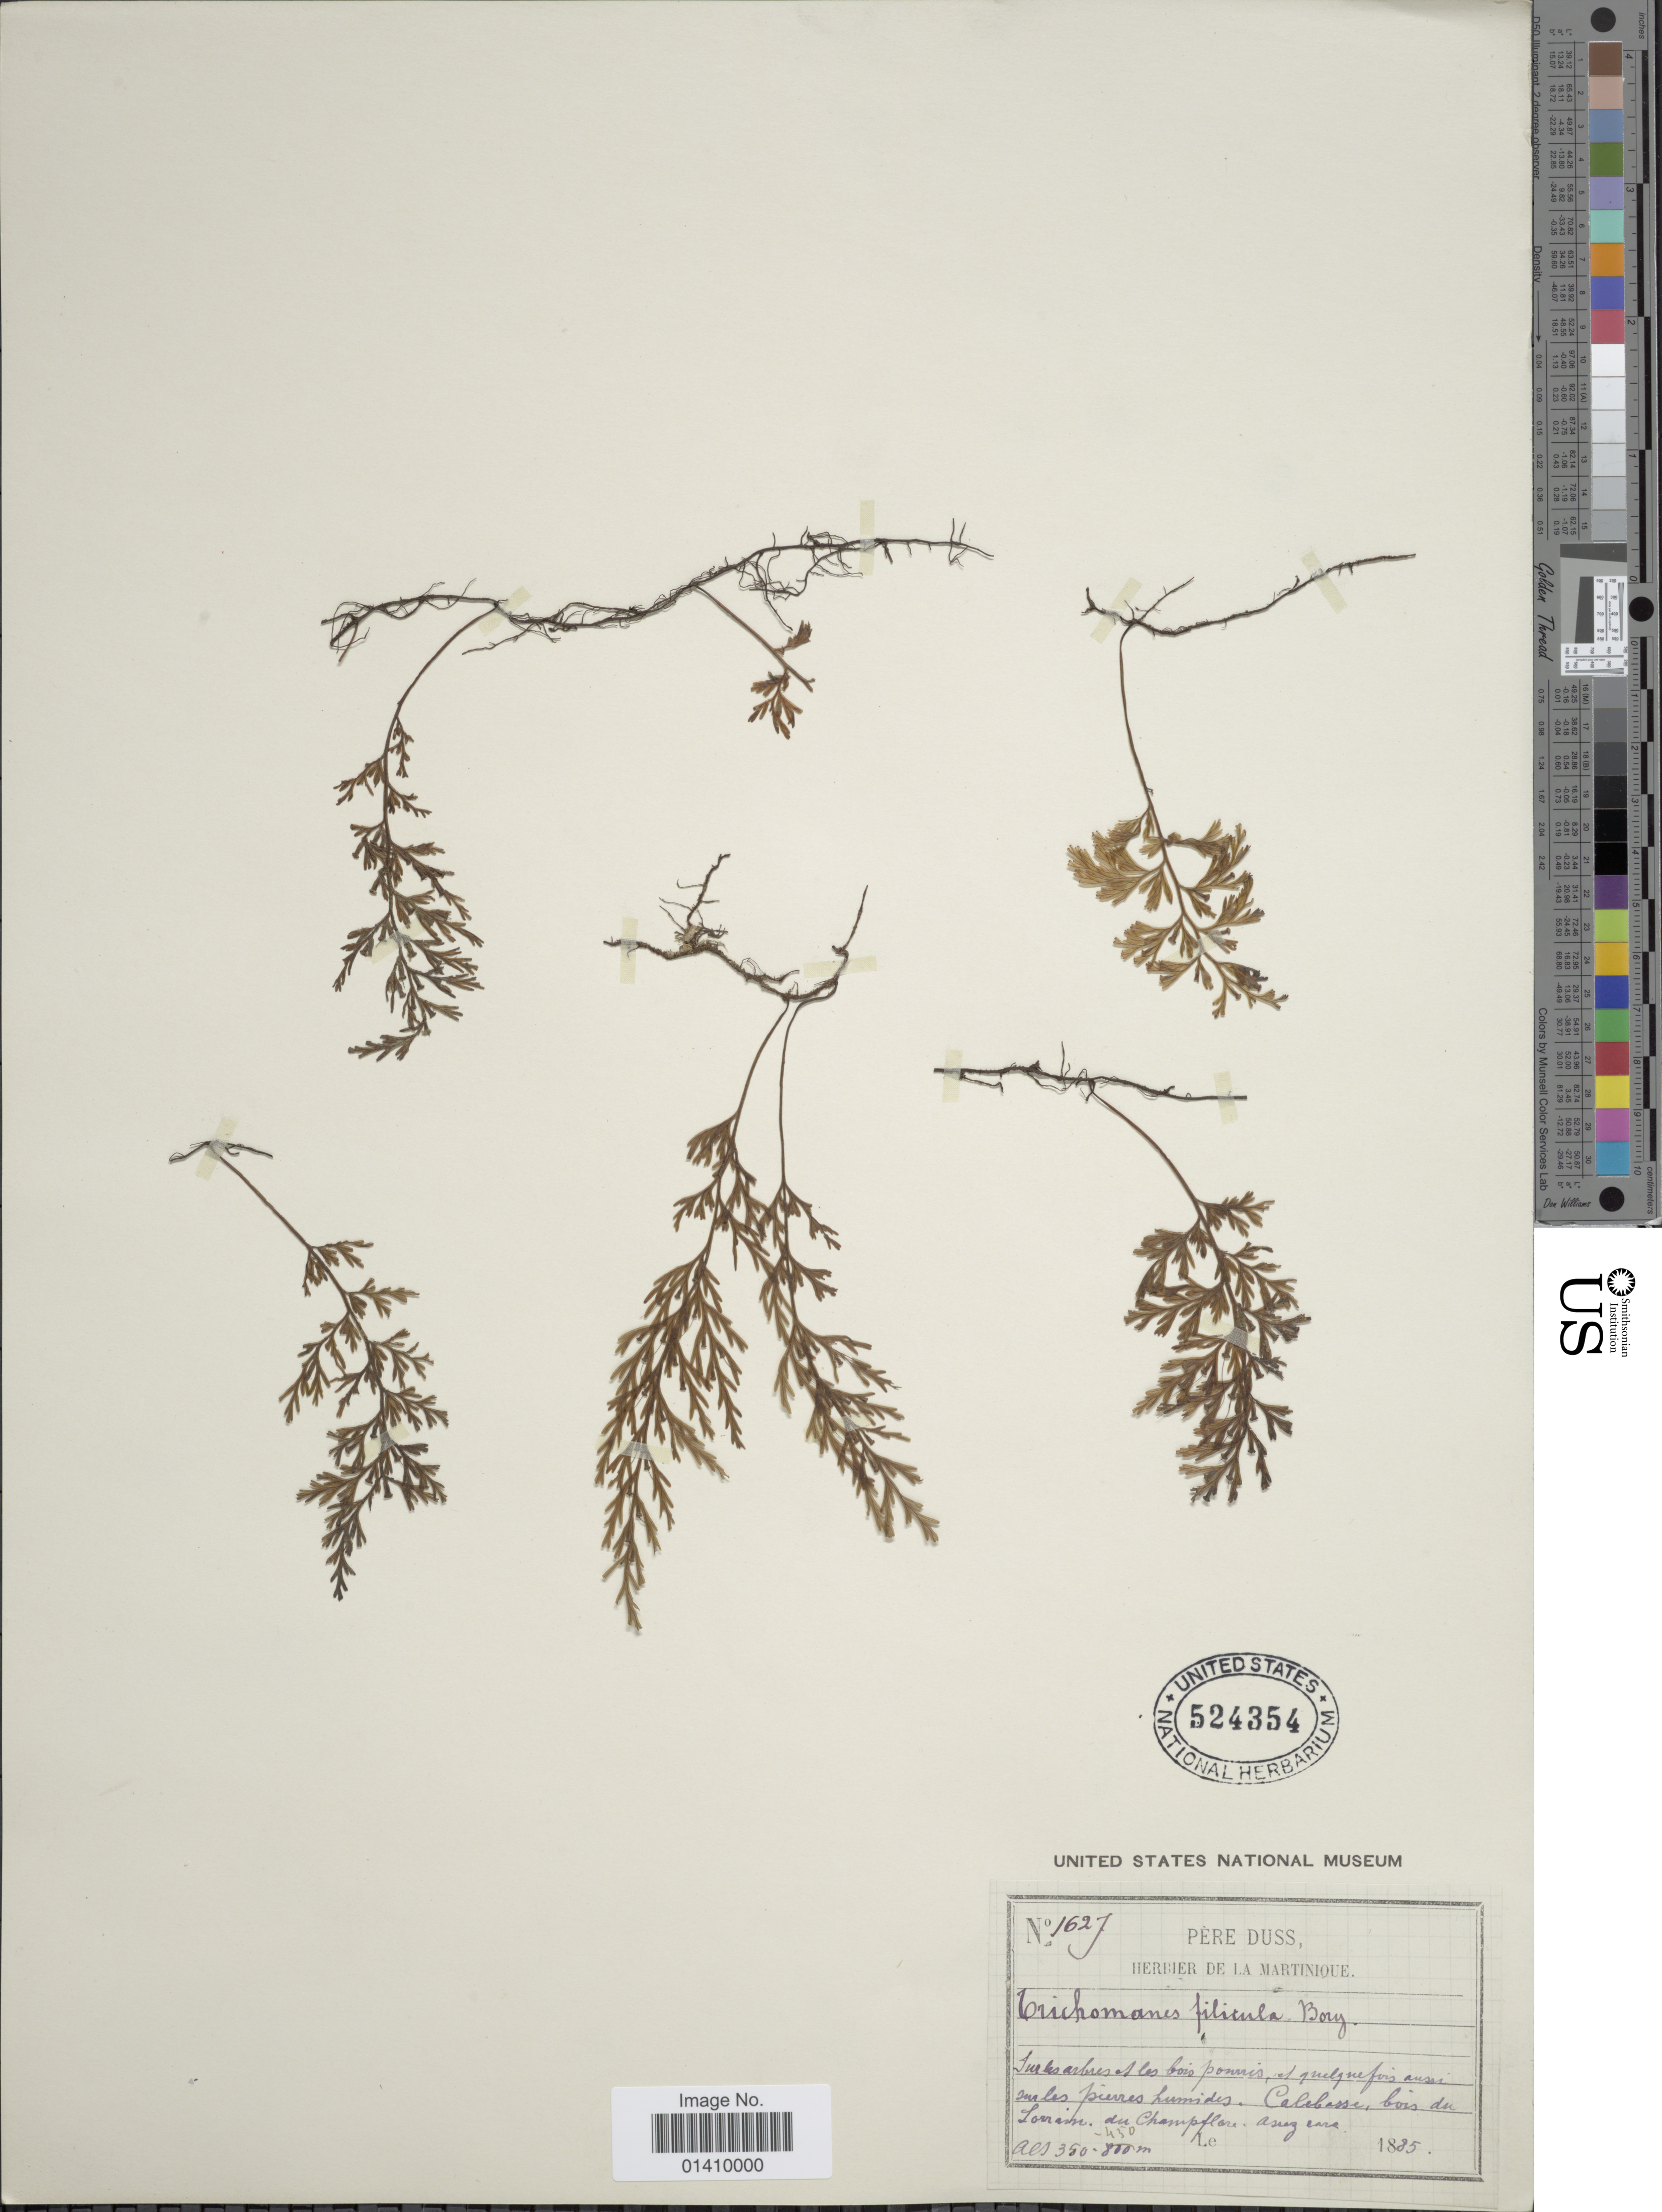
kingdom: Plantae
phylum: Tracheophyta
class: Polypodiopsida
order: Hymenophyllales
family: Hymenophyllaceae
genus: Polyphlebium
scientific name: Polyphlebium hymenophylloides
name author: (Bosch) Ebihara & Dubuisson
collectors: Père Duss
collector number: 1627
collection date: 1885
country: Martinique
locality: Sur les arbres et les bois pourris et quelquefois aussi sur les pierres humides. Calebasse bois du Lorrain du Champflore assez rare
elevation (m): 350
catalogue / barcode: US 524354